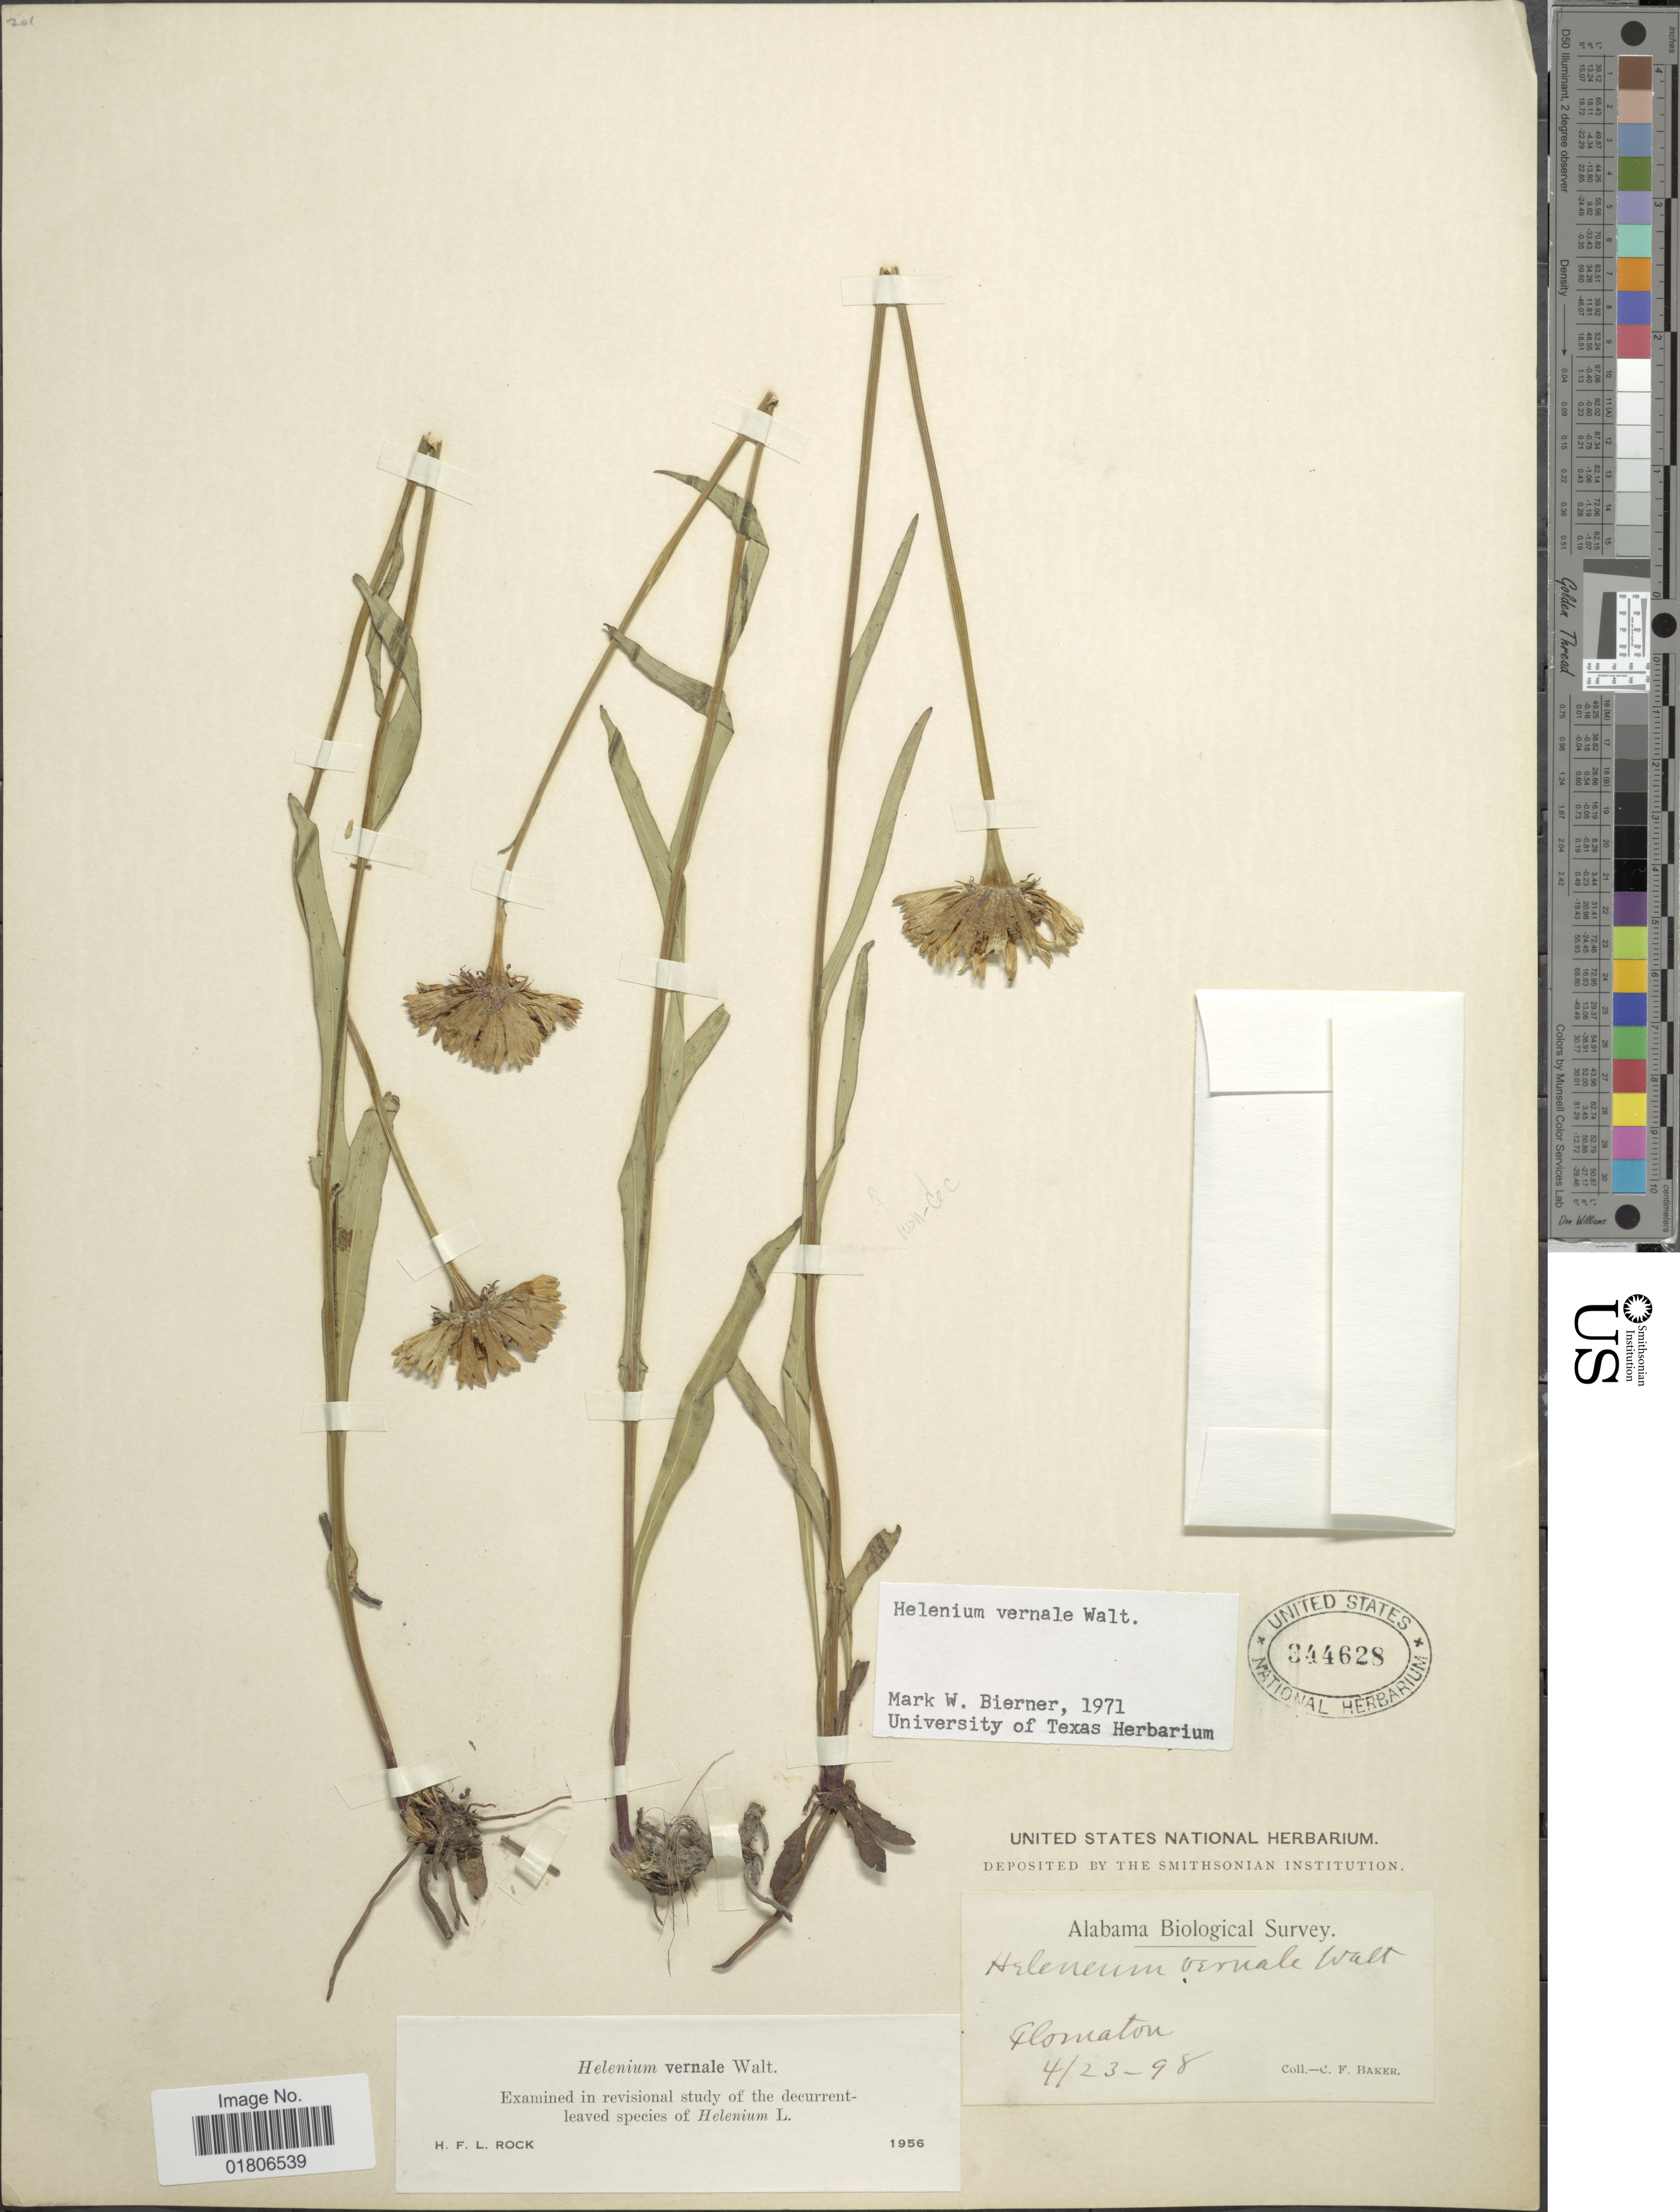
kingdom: Plantae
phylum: Tracheophyta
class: Magnoliopsida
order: Asterales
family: Asteraceae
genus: Helenium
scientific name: Helenium vernale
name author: Walter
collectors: C. F. Baker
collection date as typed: Transcribed d/m/y: 23/4/98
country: United States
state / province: Alabama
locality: Glomaton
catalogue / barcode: US 344628